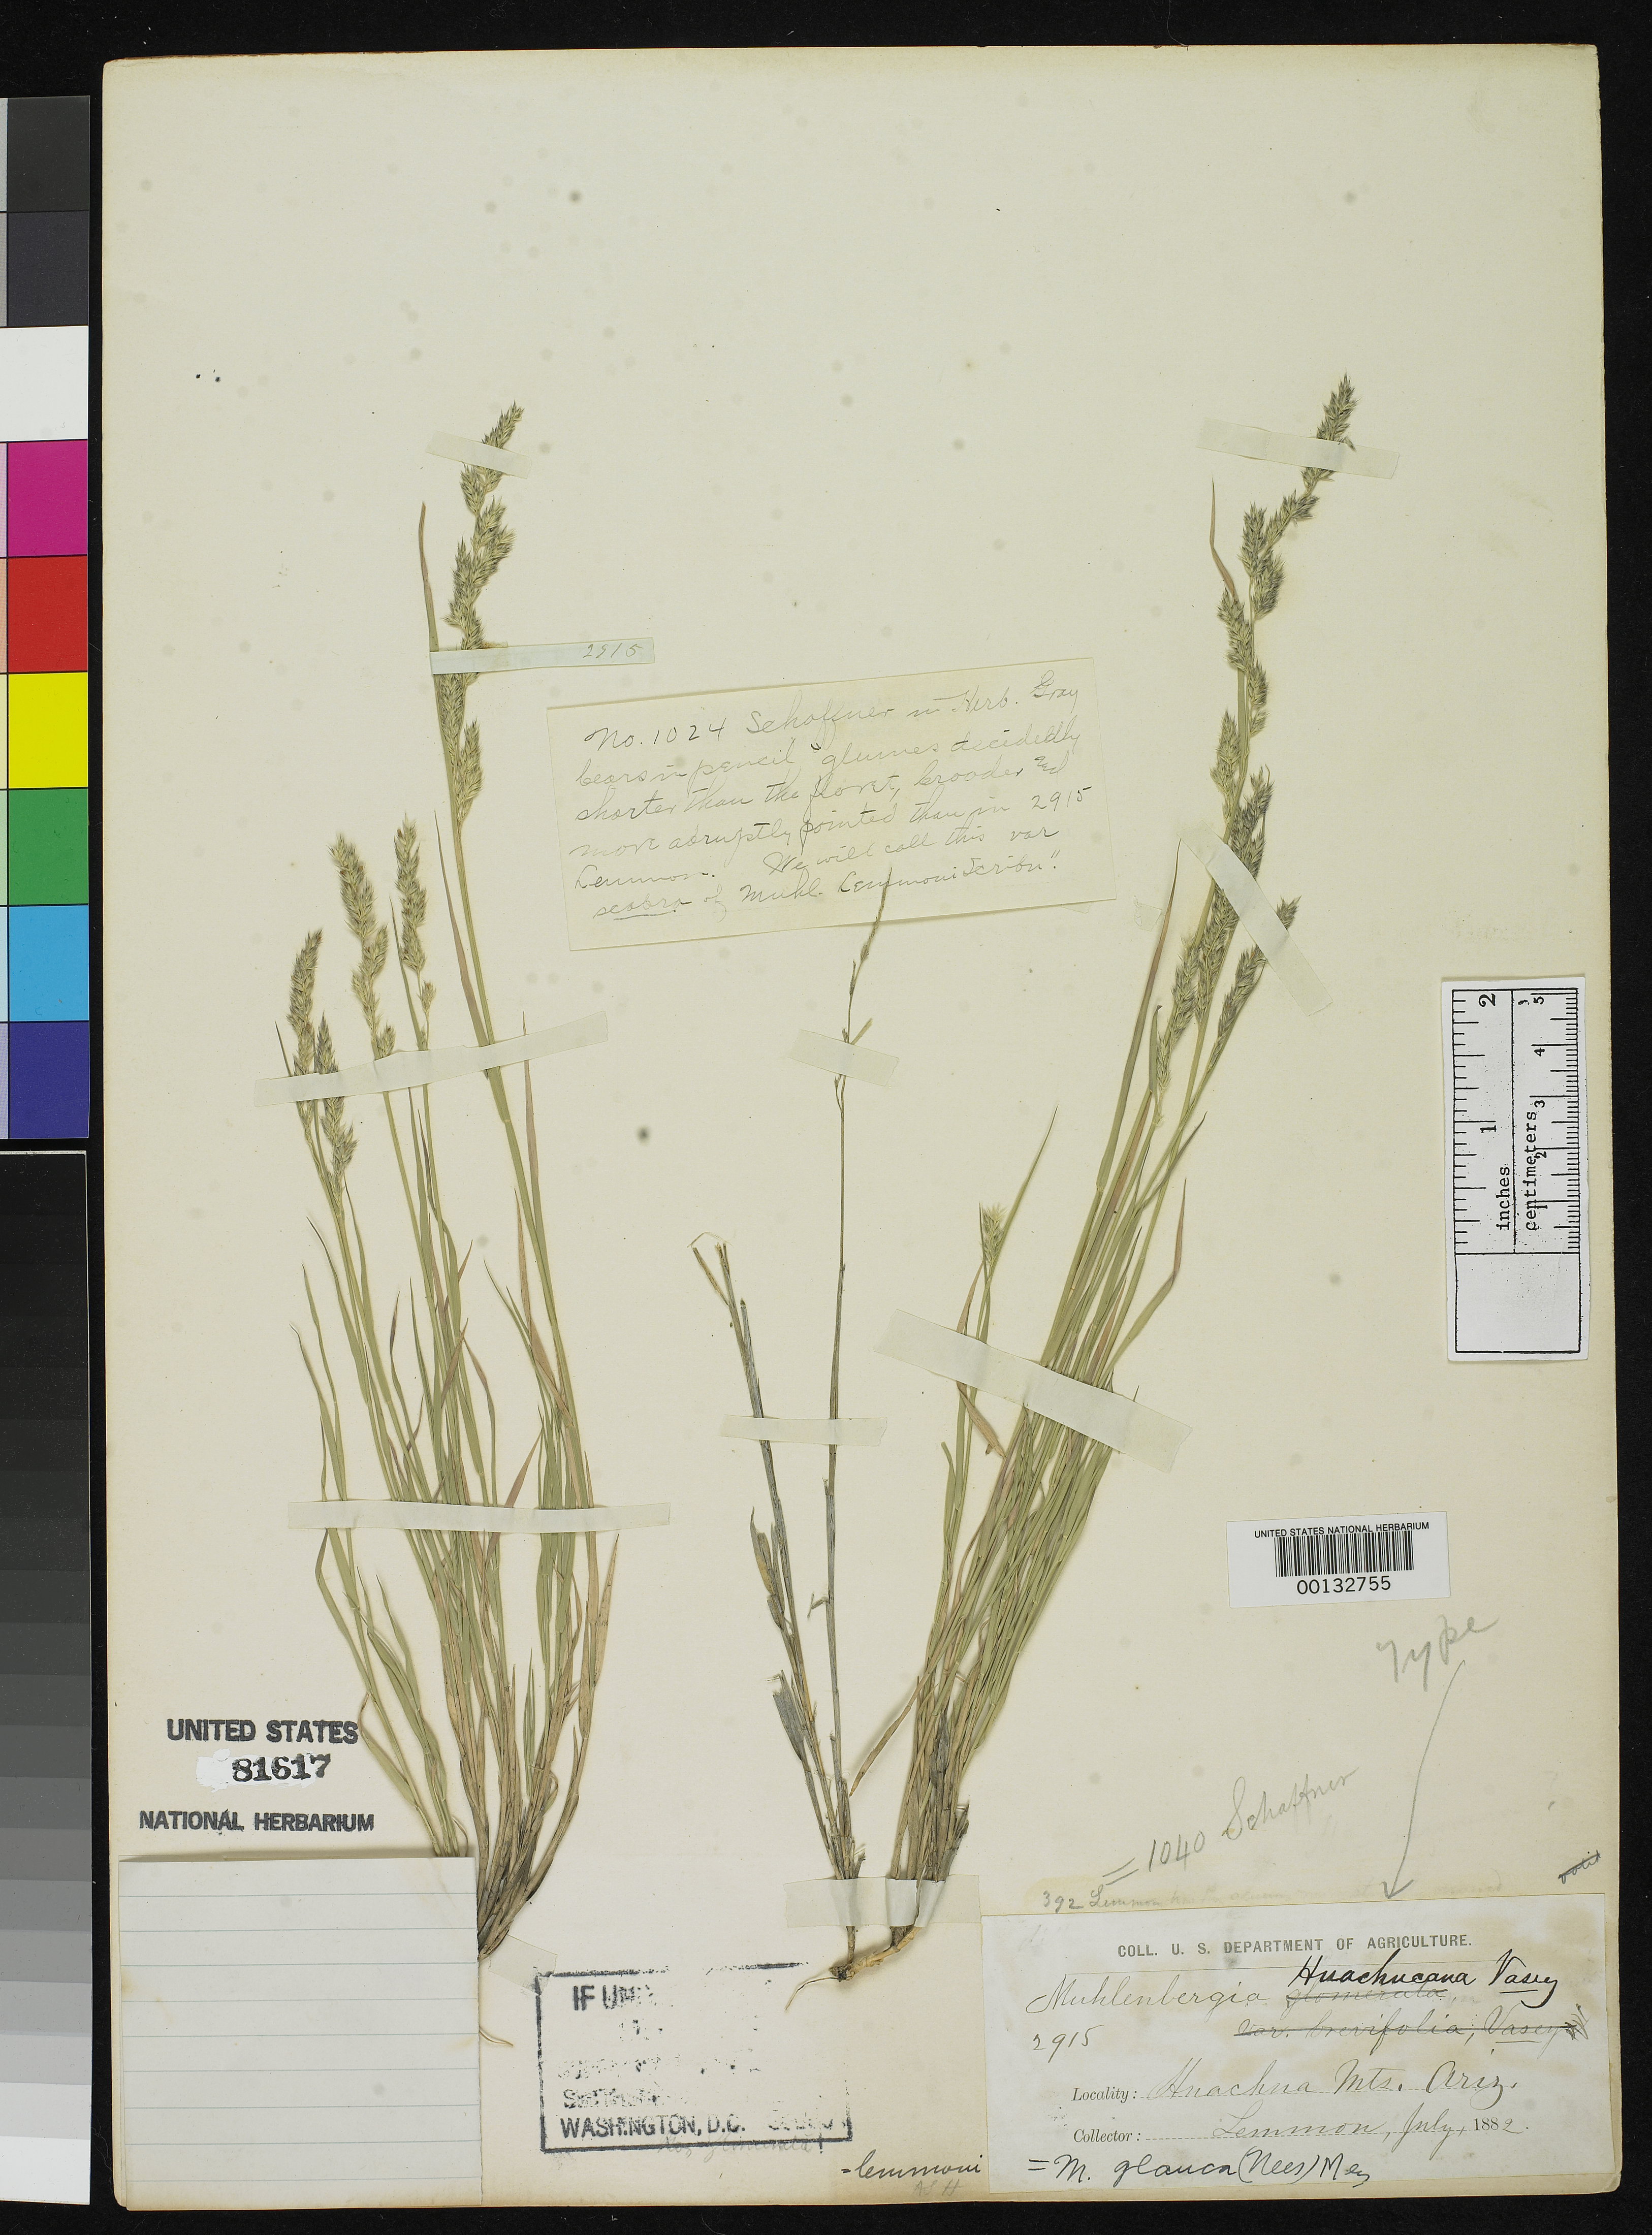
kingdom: Plantae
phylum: Tracheophyta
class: Liliopsida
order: Poales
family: Poaceae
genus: Muhlenbergia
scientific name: Muhlenbergia huachucana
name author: Vasey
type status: Type Collection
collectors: J. G. Lemmon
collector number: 2915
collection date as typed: Jul 1882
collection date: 1882-07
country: United States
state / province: Arizona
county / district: Cochise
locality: Huachuca Mts.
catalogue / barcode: US 81617